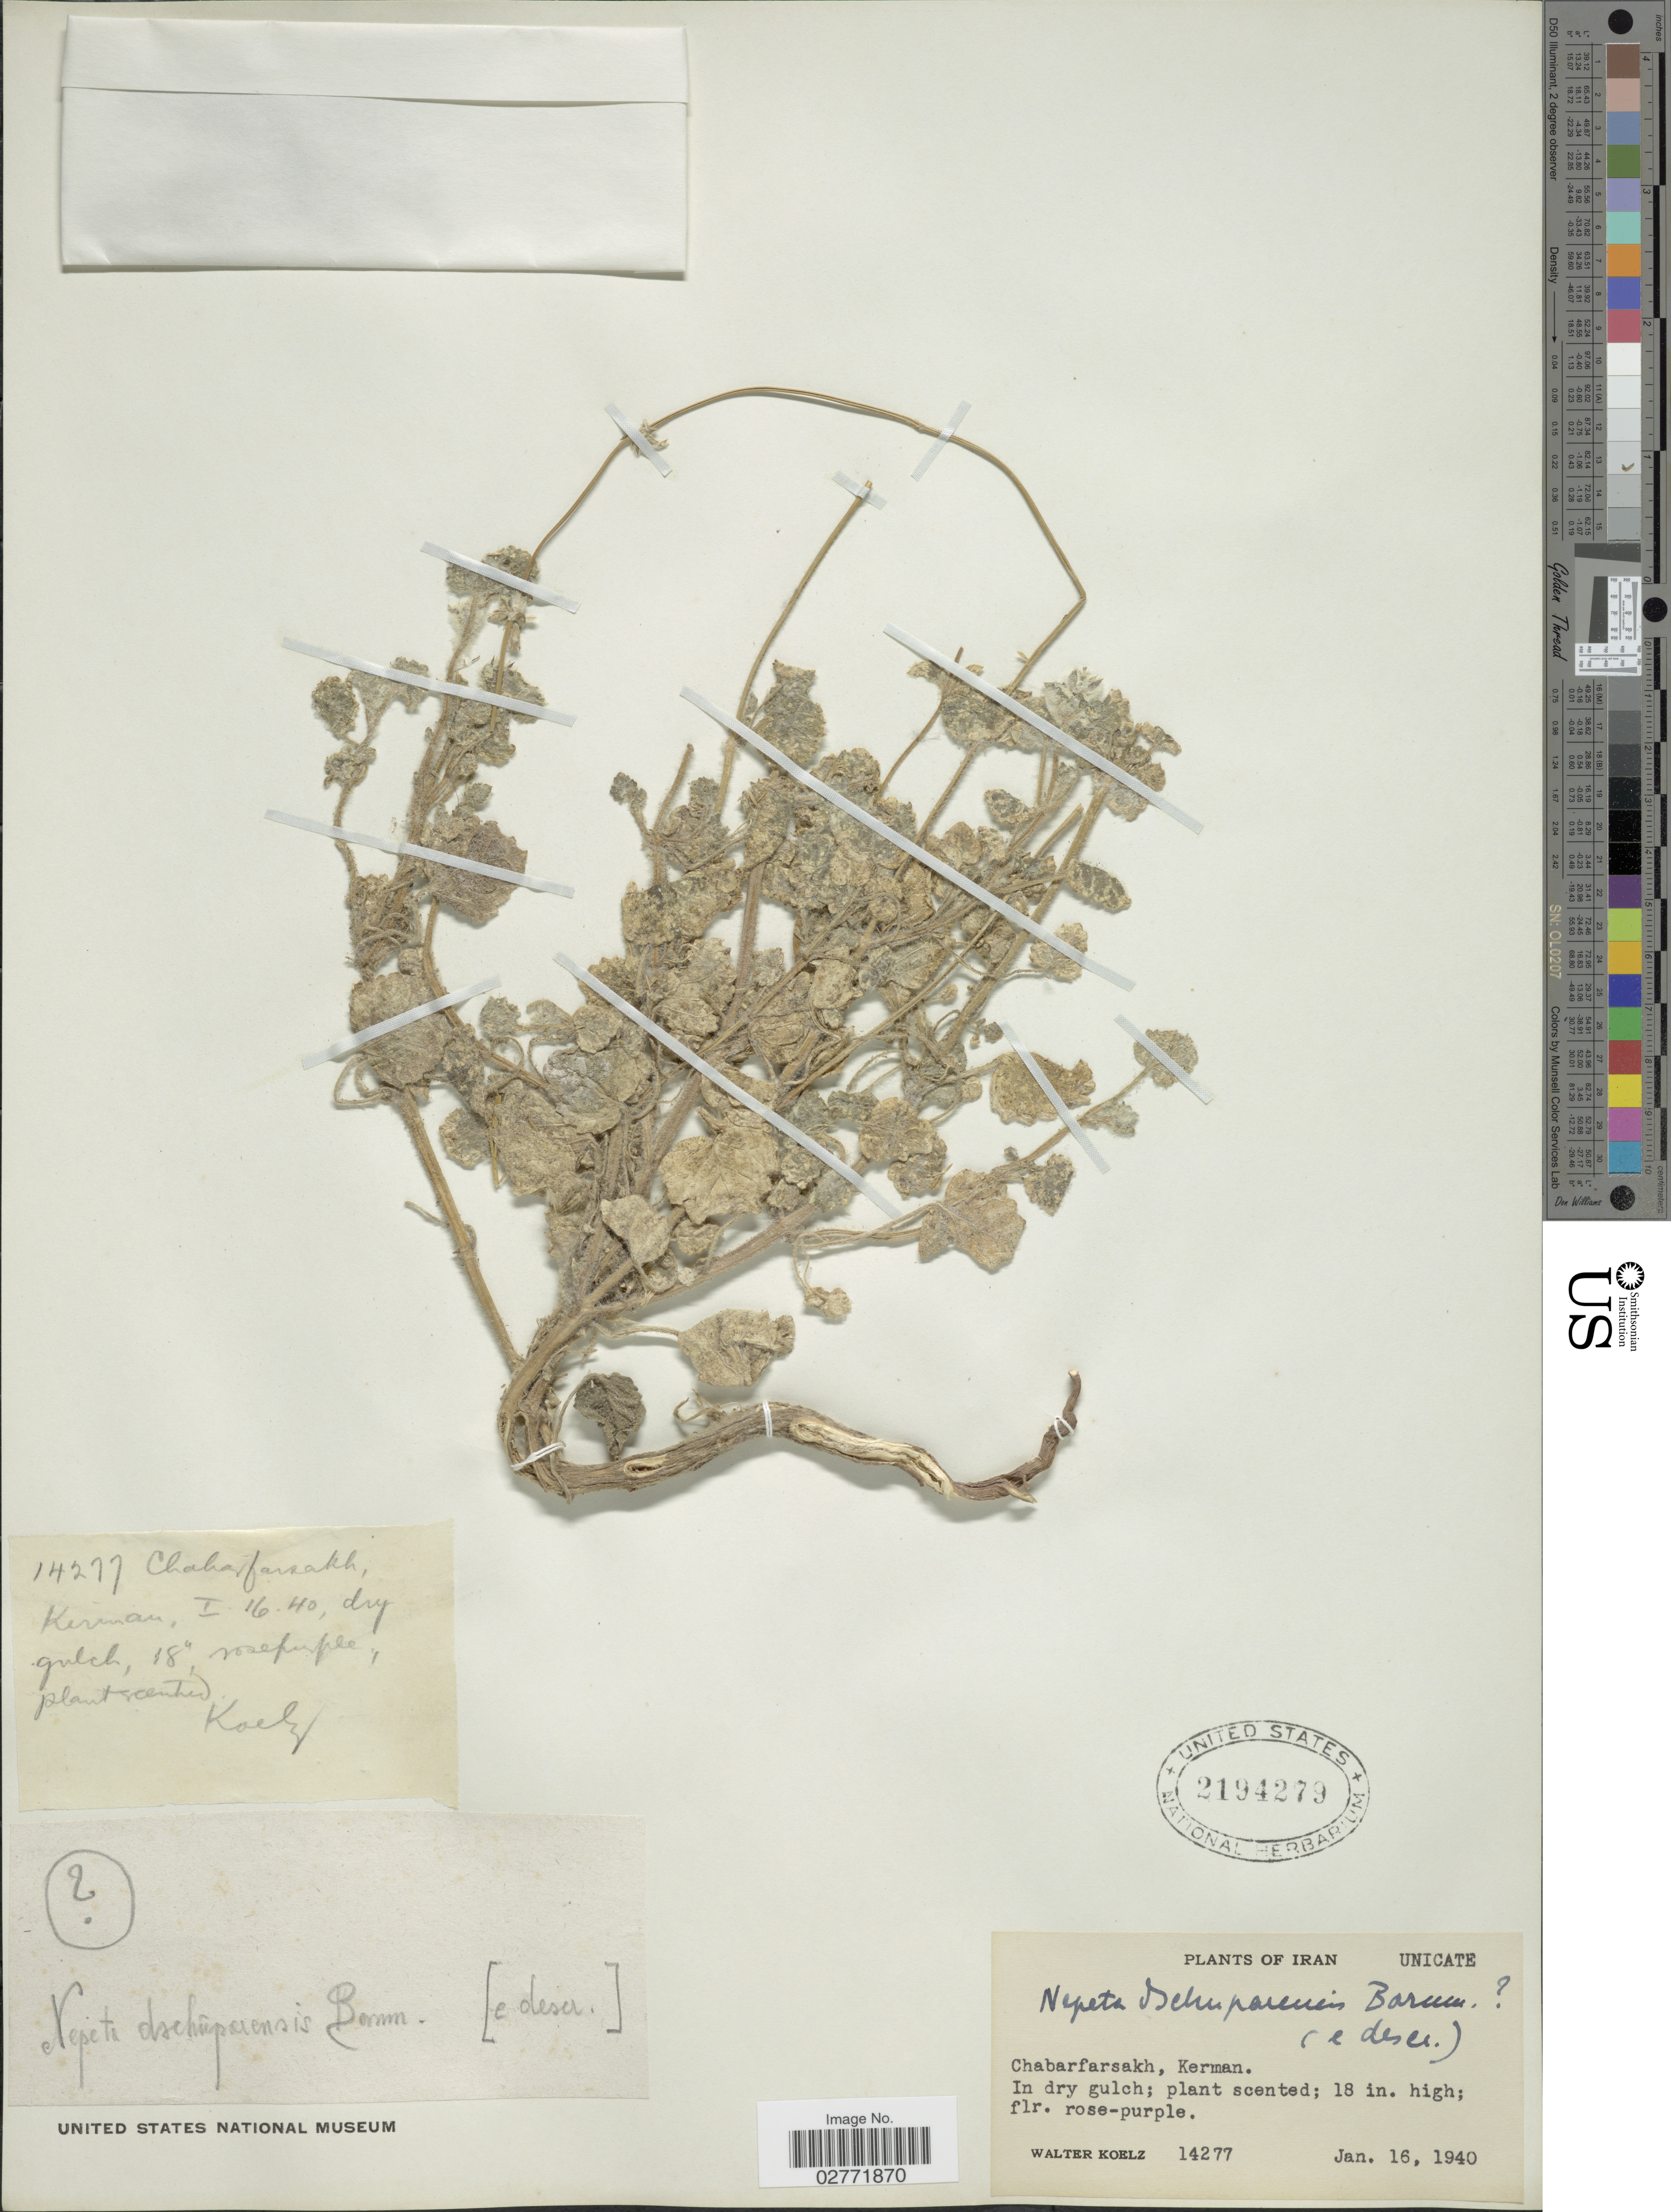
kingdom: Plantae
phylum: Tracheophyta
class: Magnoliopsida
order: Lamiales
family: Lamiaceae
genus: Nepeta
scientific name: Nepeta dschuparensis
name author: Bornm.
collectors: W. N. Koelz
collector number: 14277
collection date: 1940-01-16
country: Iran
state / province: Kerman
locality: Chabarfarsakh.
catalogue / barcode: US 2194279